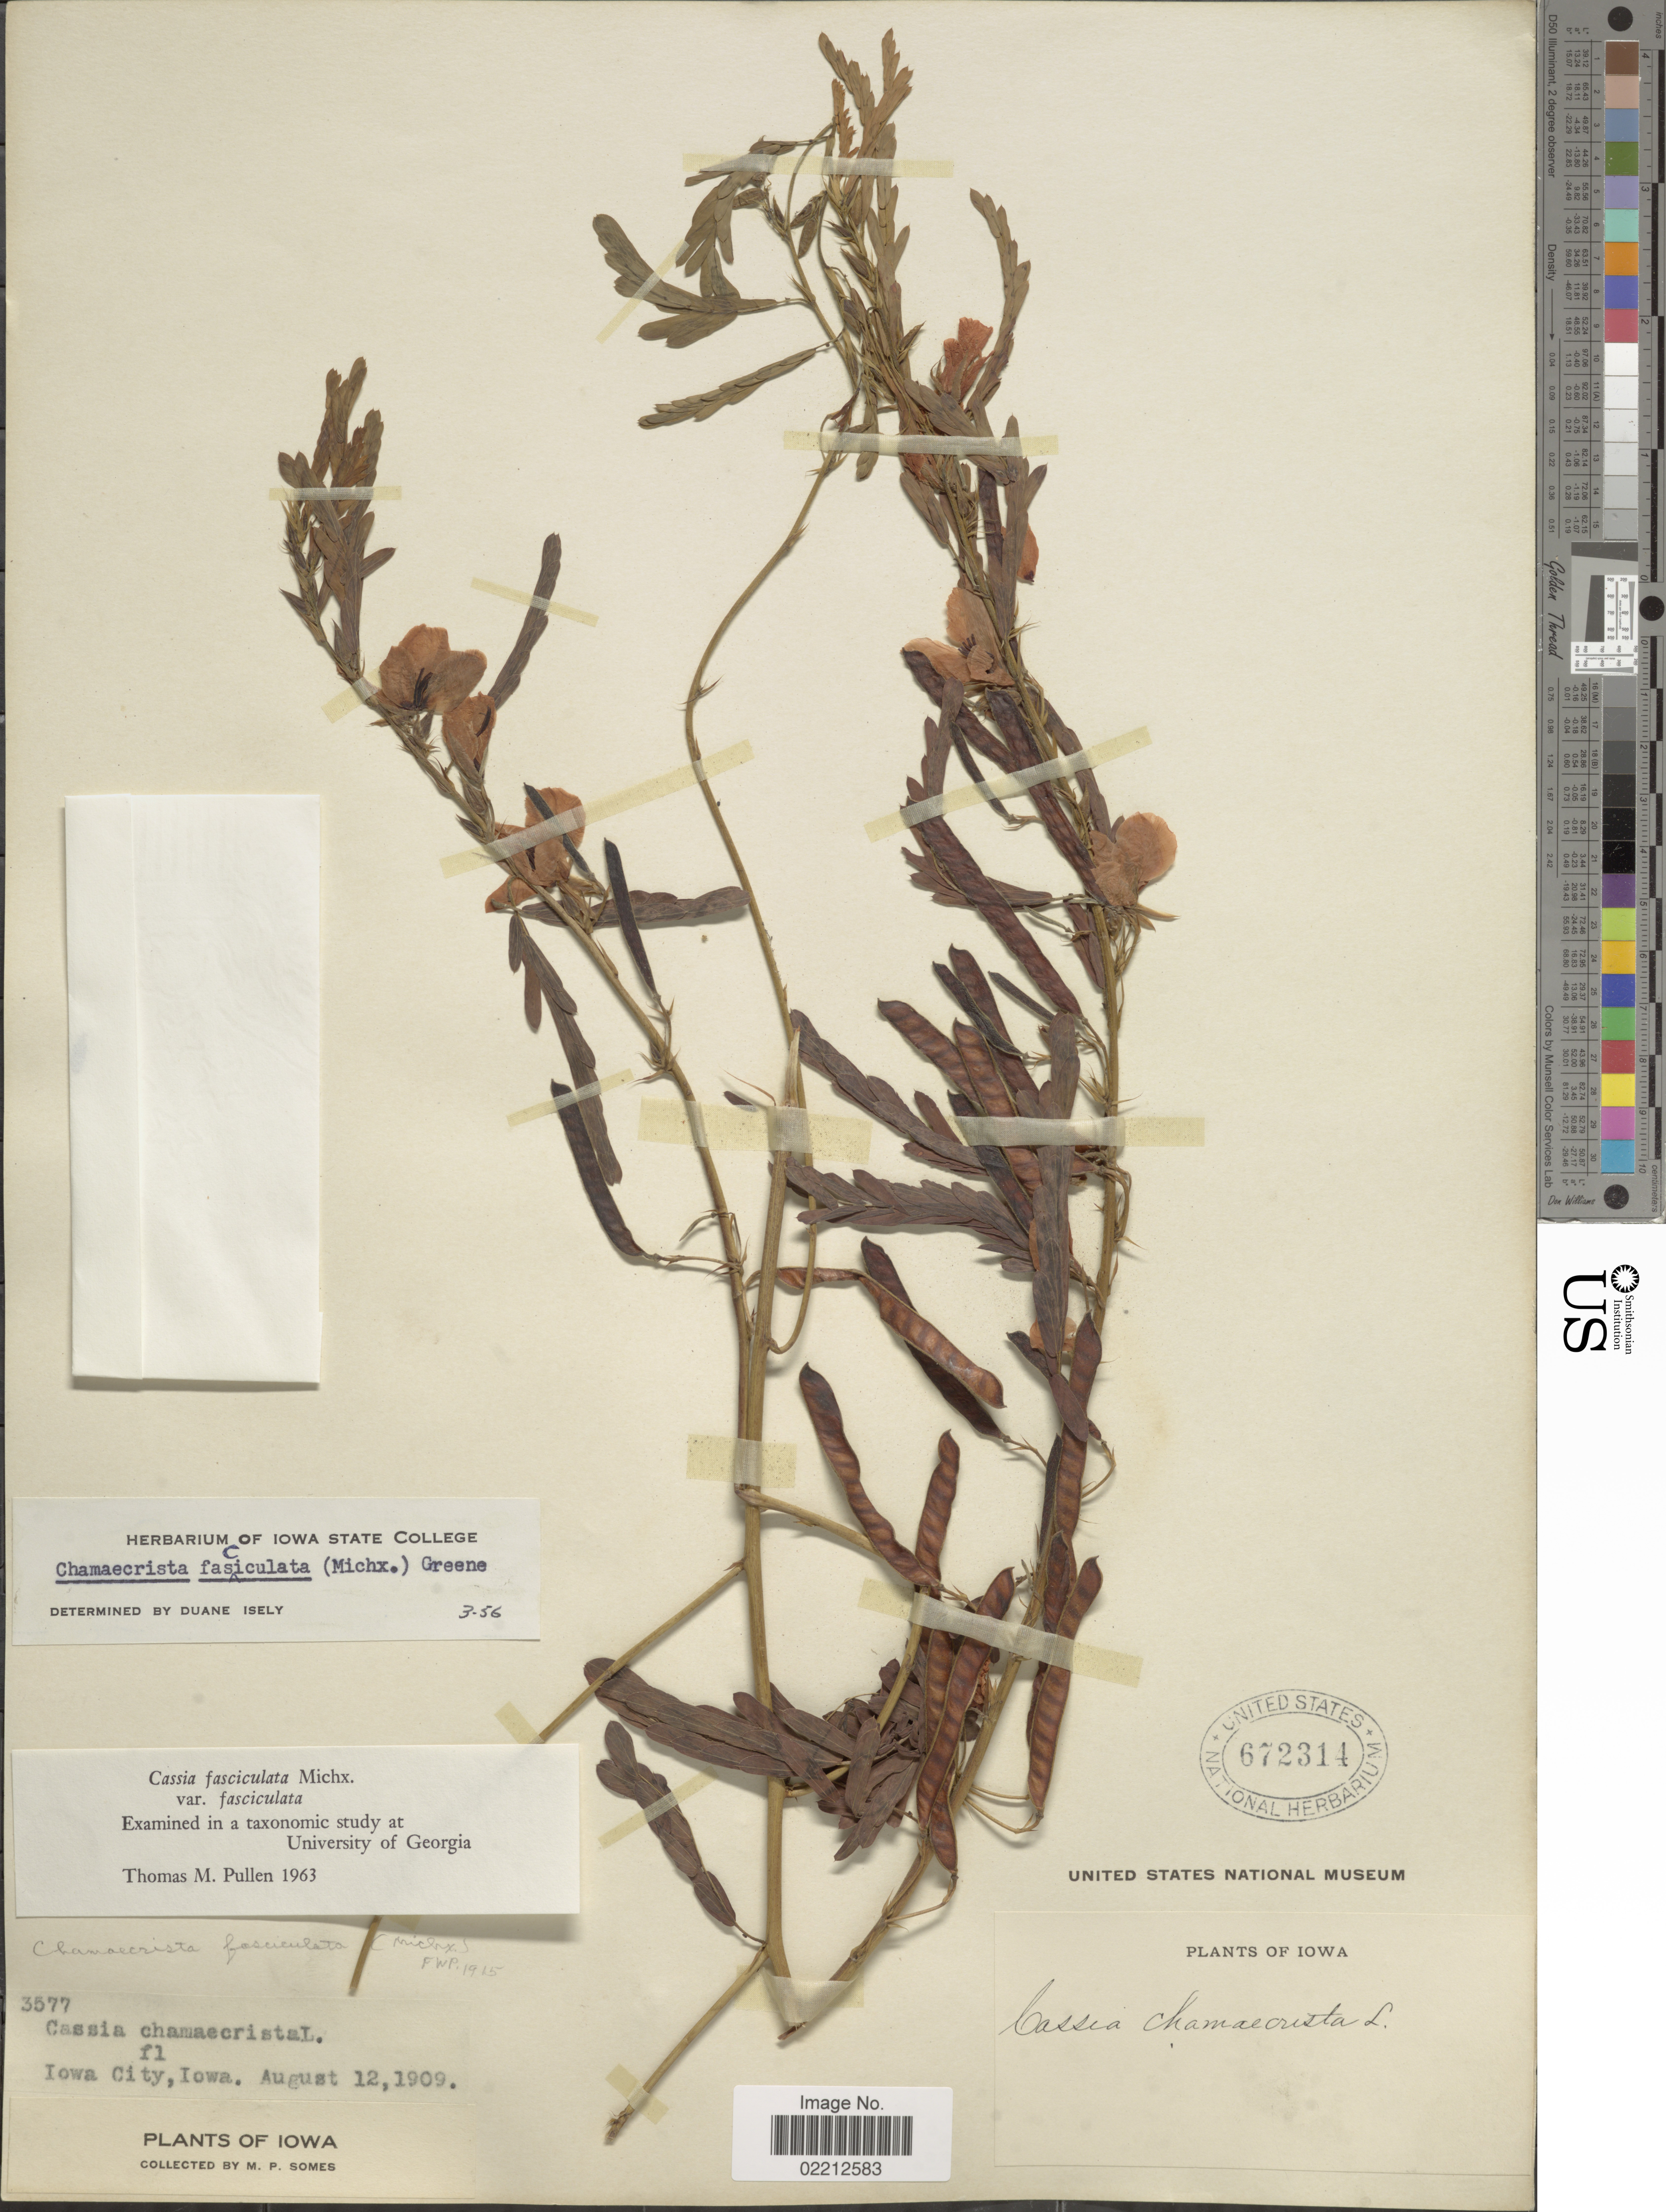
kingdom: Plantae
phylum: Tracheophyta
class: Magnoliopsida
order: Fabales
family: Fabaceae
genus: Chamaecrista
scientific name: Chamaecrista fasciculata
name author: (Michx.) Greene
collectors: M. Somes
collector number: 3577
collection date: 1909-08-12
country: United States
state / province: Iowa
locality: Iowa City, Iowa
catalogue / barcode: US 672314